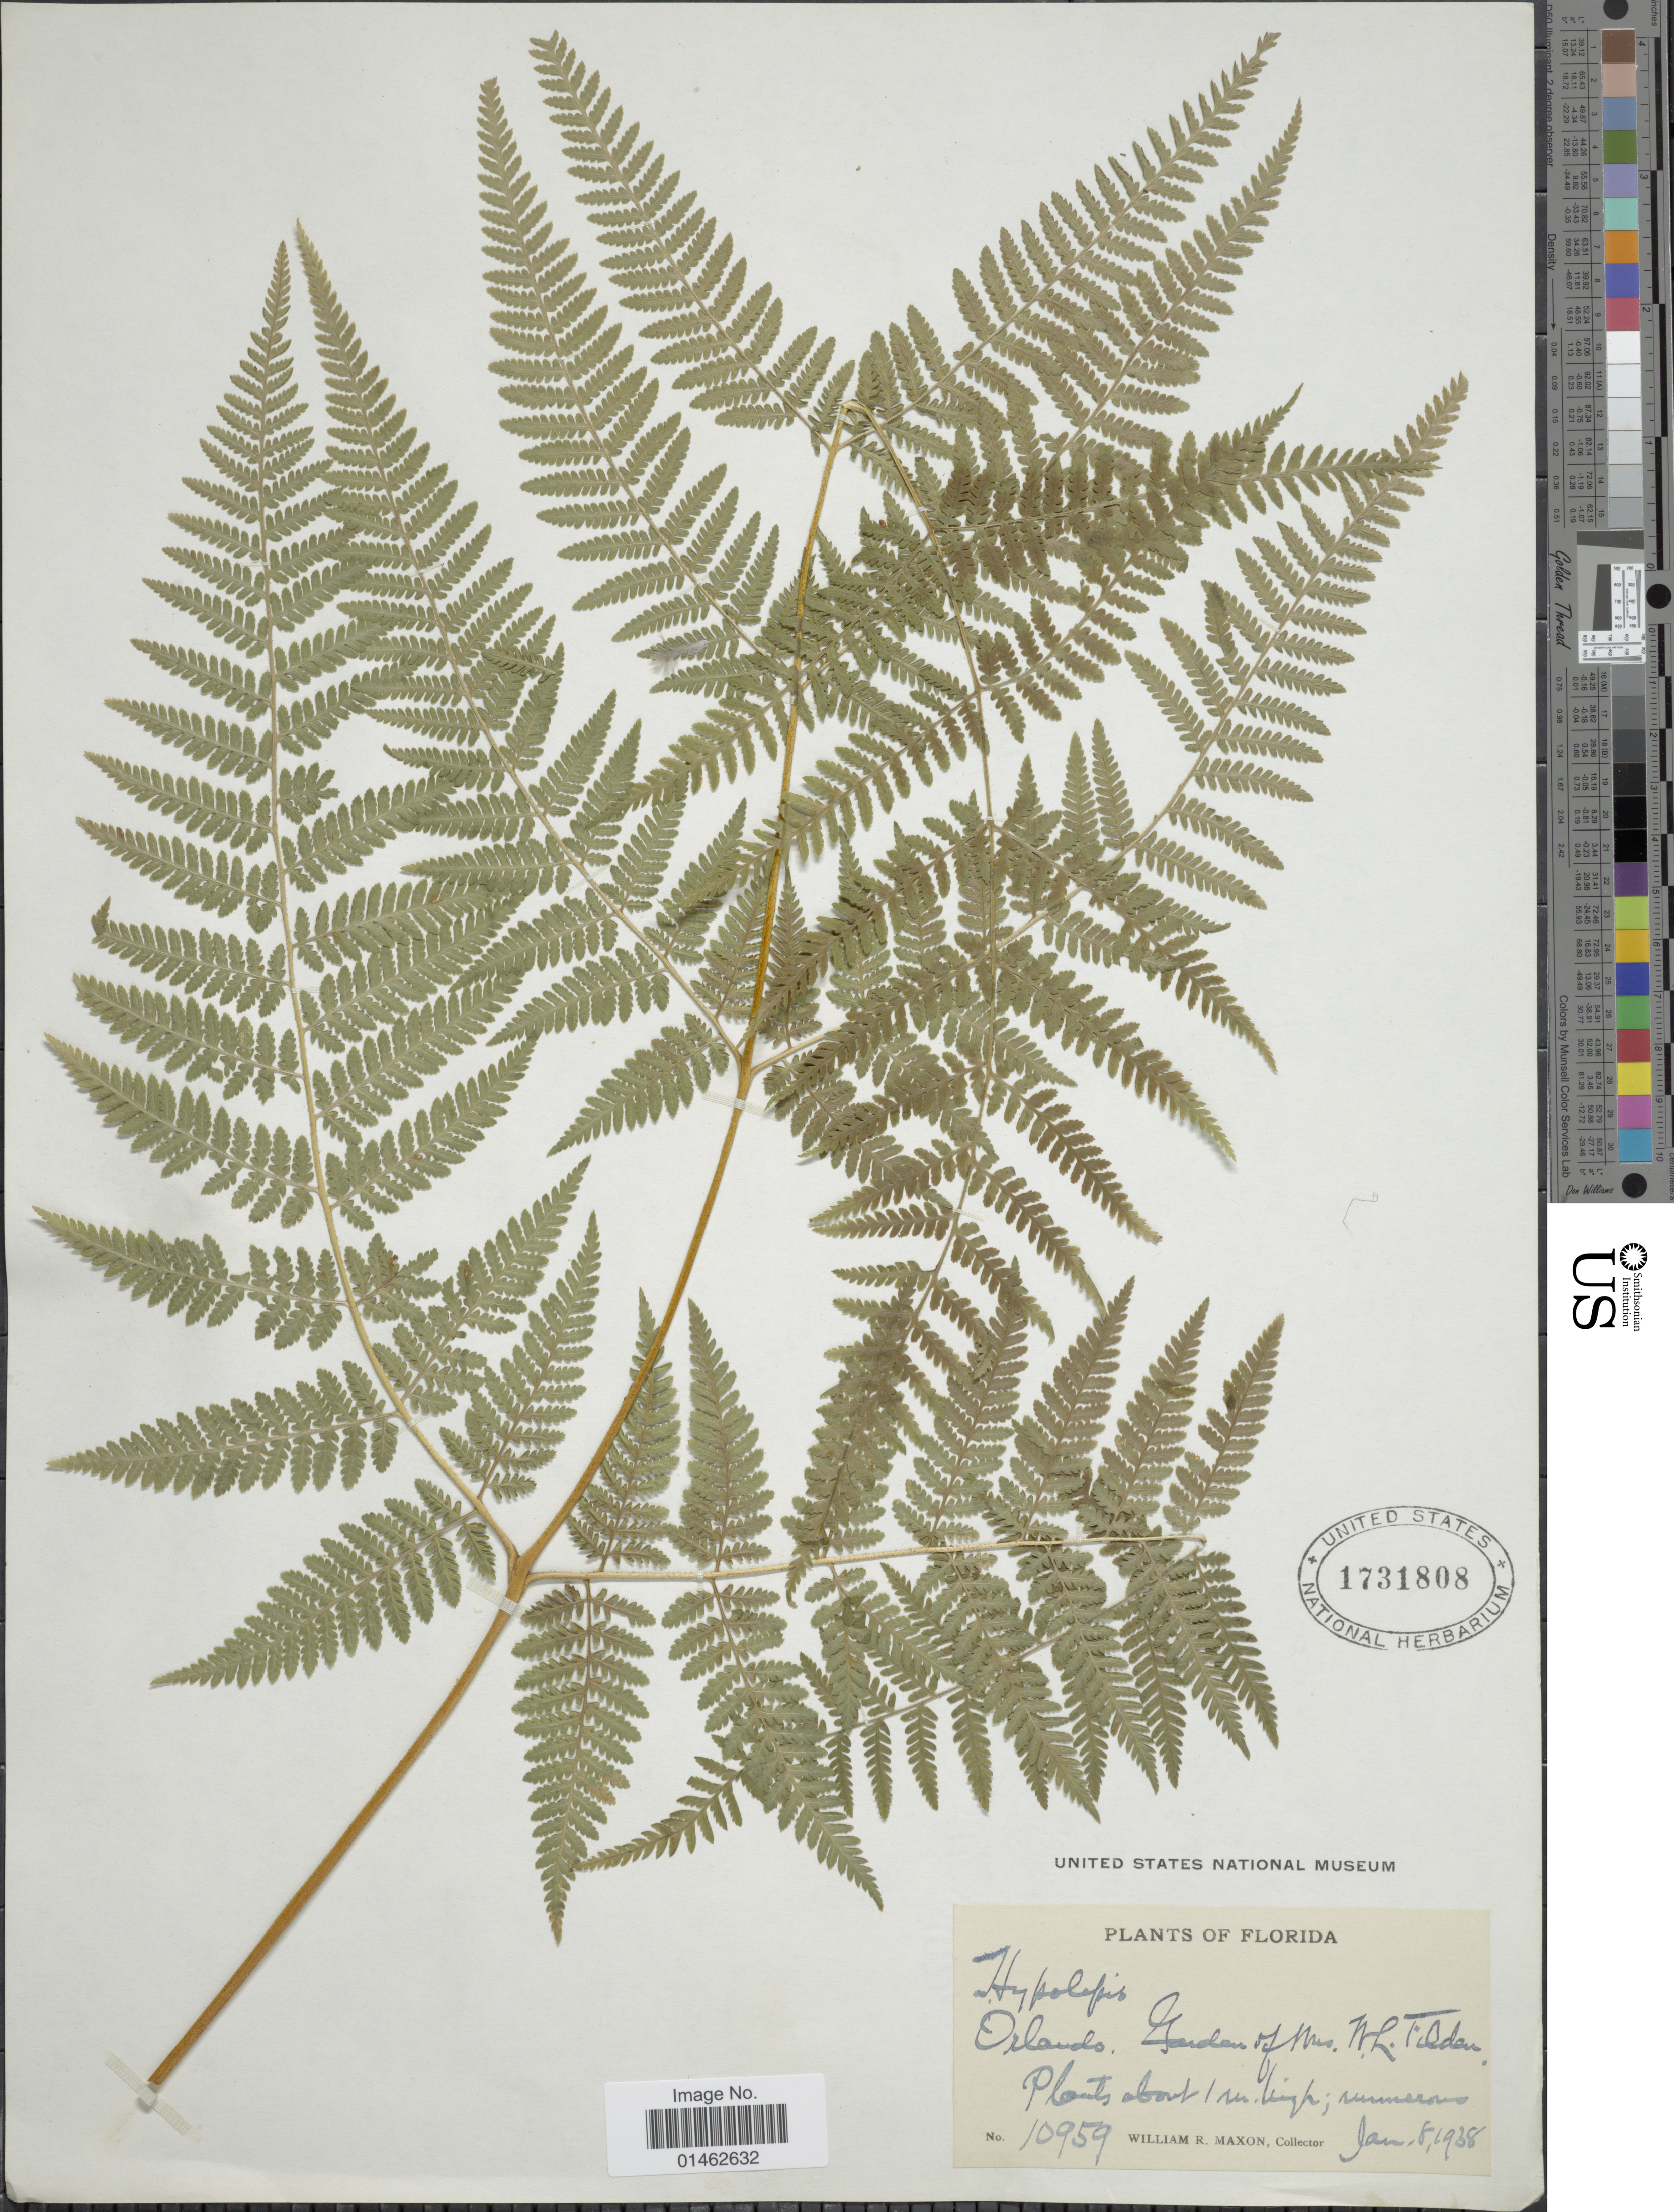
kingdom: Plantae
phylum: Tracheophyta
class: Polypodiopsida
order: Polypodiales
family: Dennstaedtiaceae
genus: Hypolepis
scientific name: Hypolepis repens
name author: (L.) C. Presl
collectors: W. R. Maxon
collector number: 10959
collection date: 1938-01-08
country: United States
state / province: Florida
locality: Orlando, Garden of Mrs W. L. Tilden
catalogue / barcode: US 1731808